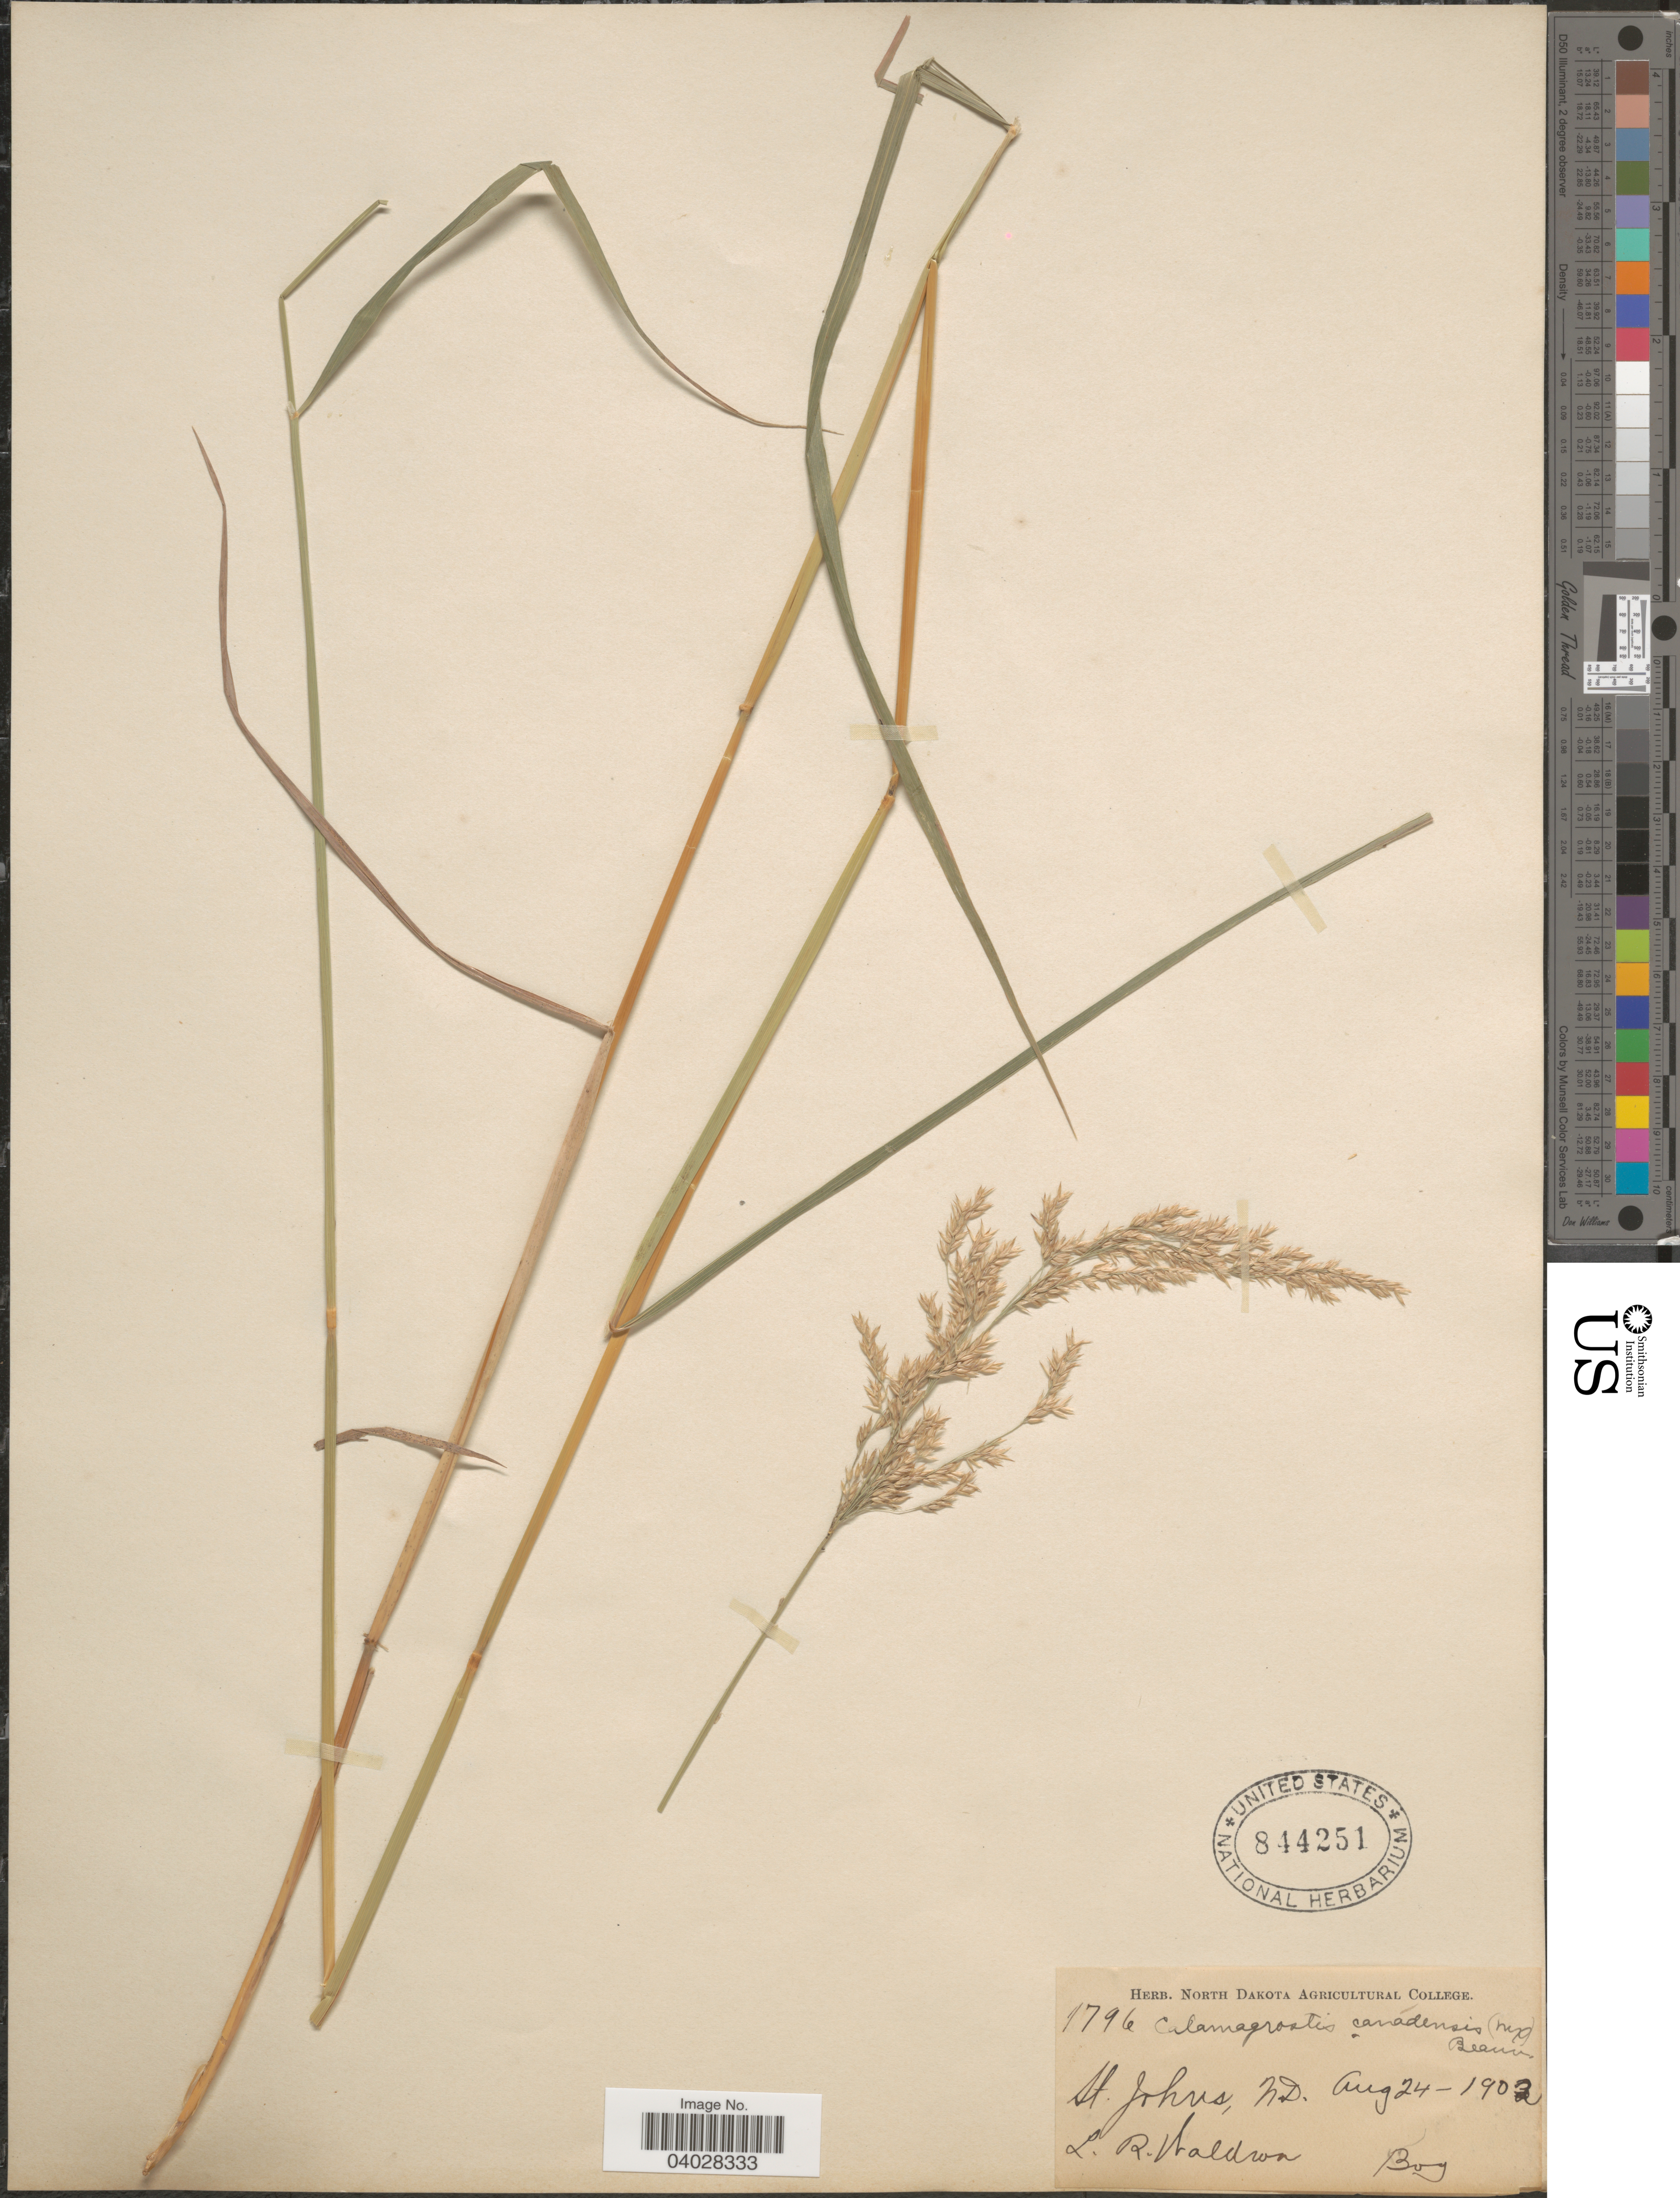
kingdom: Plantae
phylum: Tracheophyta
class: Liliopsida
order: Poales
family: Poaceae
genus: Calamagrostis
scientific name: Calamagrostis canadensis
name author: (Michx.) P. Beauv.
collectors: L. Waldron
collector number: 1796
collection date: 1903-08-24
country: United States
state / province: North Dakota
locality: St. Johns.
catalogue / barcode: US 844251